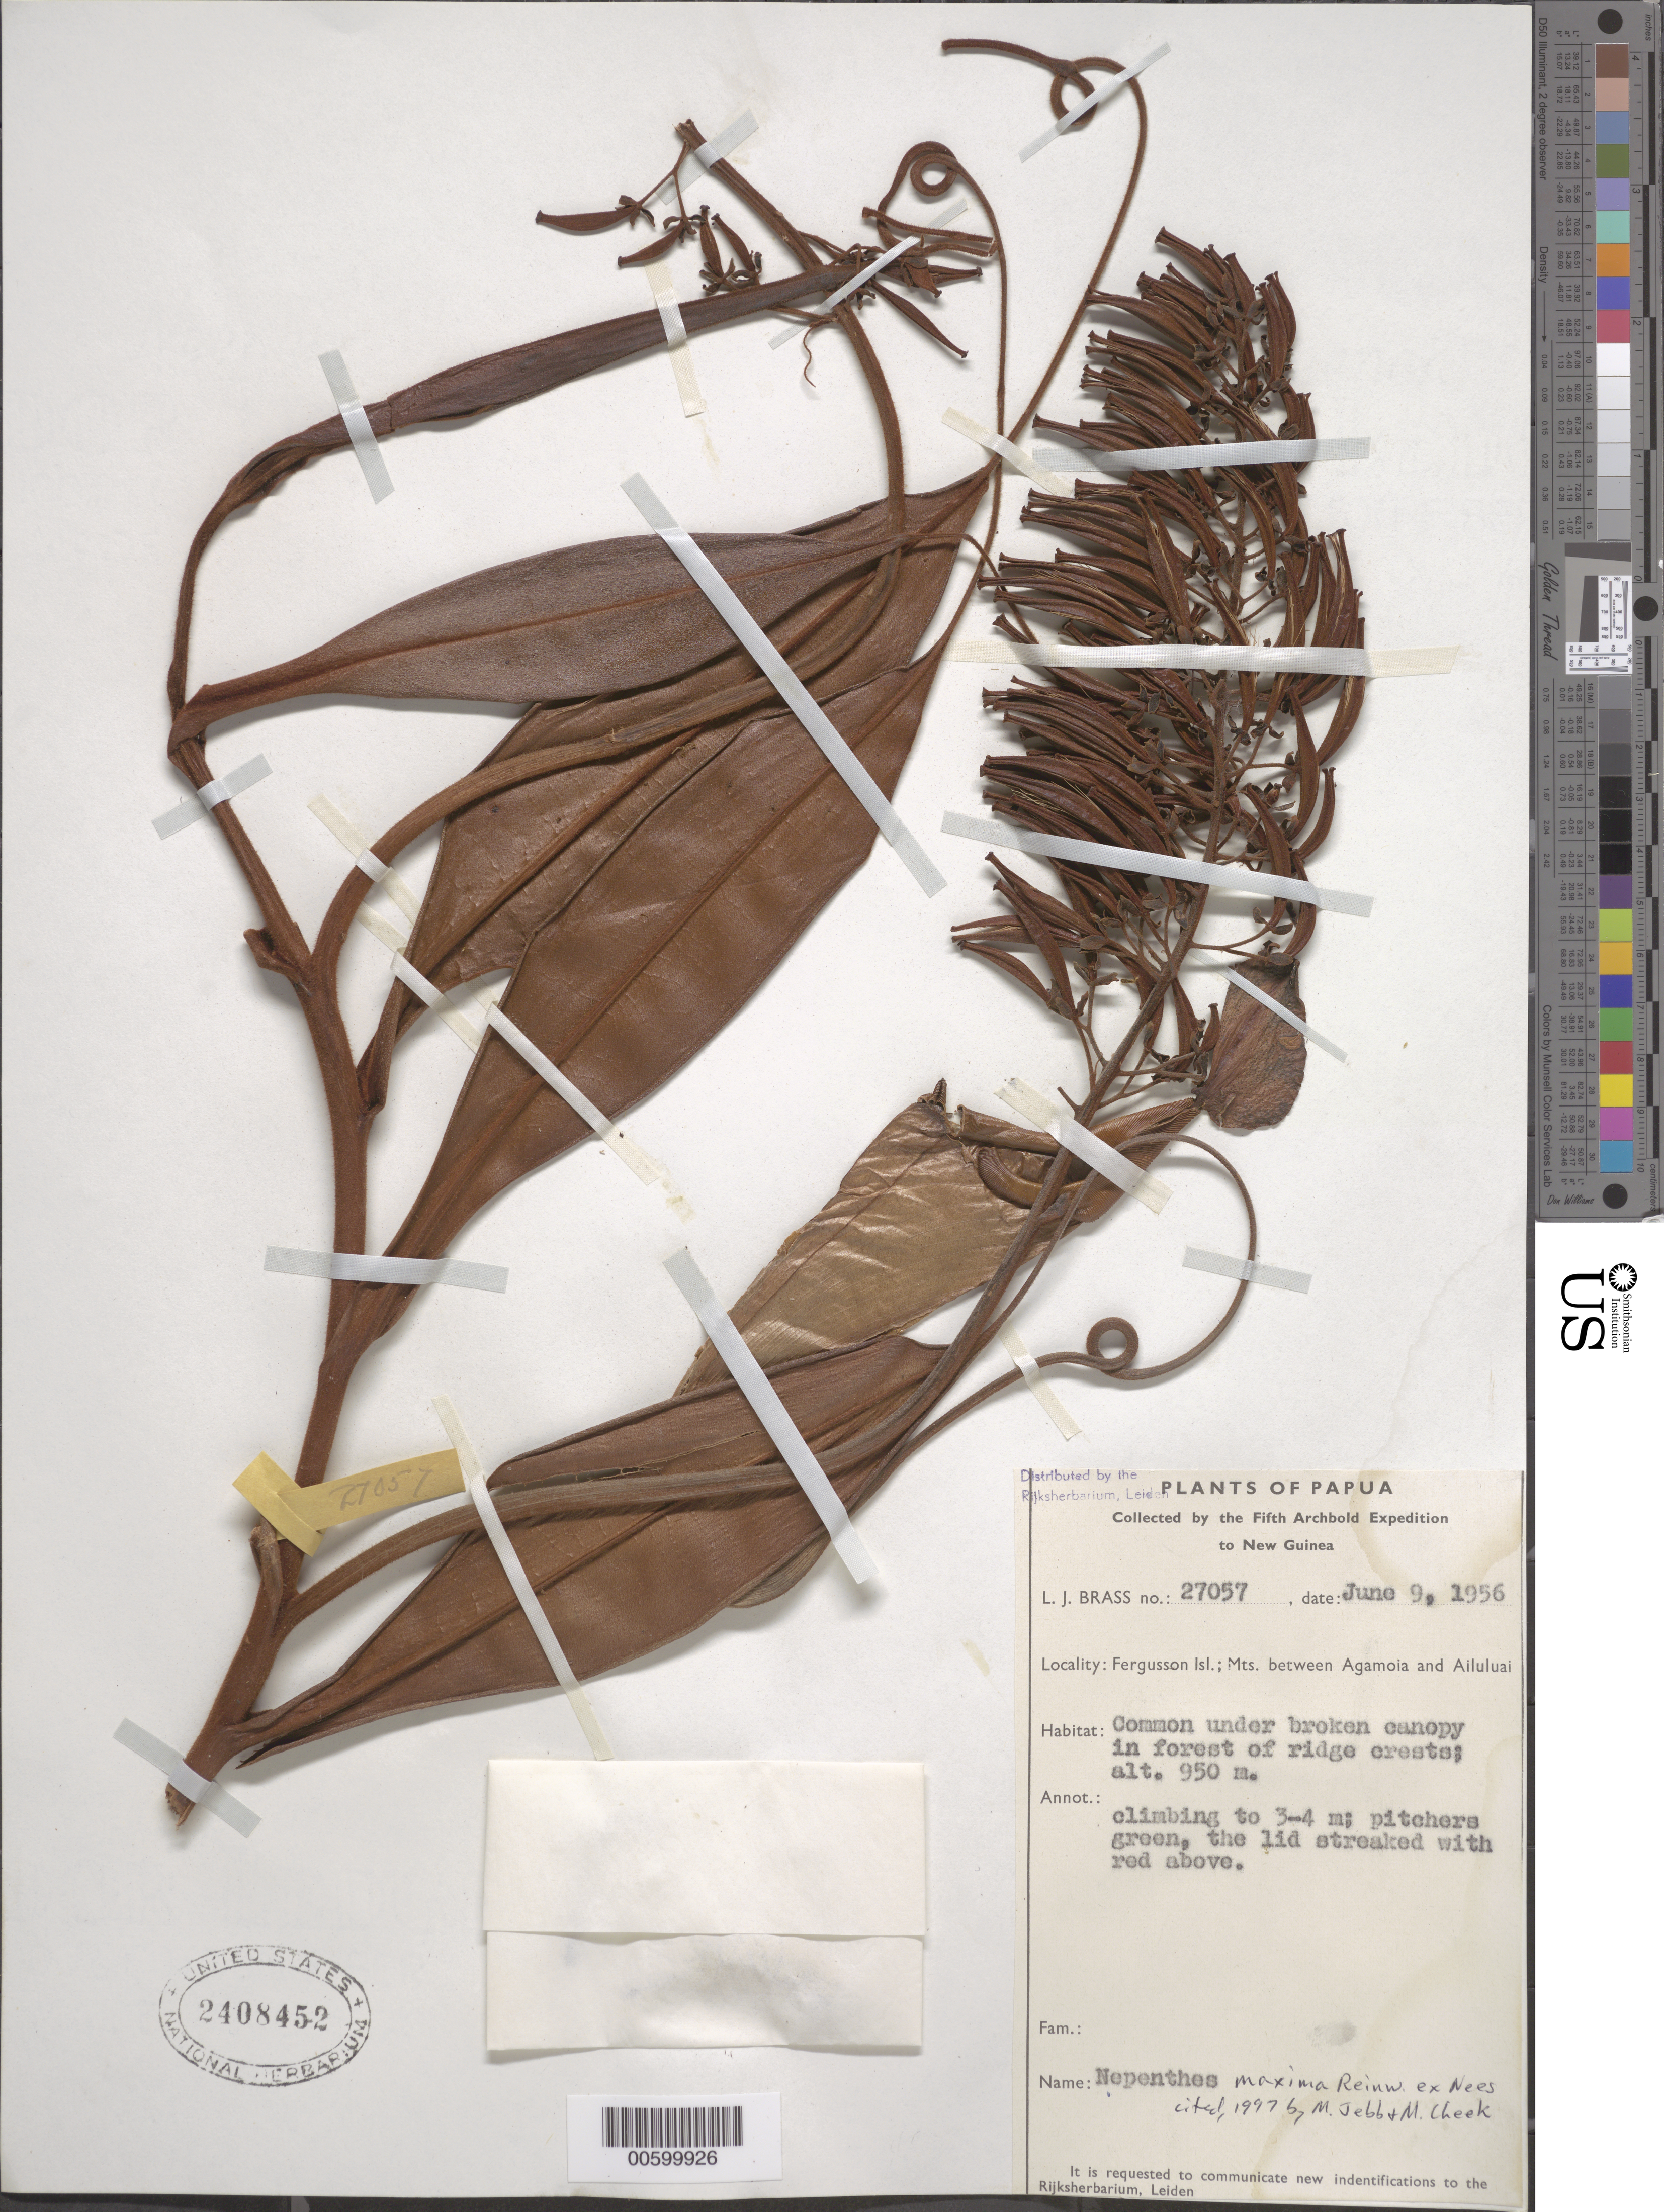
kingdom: Plantae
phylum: Tracheophyta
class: Magnoliopsida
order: Caryophyllales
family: Nepenthaceae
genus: Nepenthes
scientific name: Nepenthes maxima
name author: Reinw. ex Nees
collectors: L. J. Brass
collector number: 27057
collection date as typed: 09 Jun 1956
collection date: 1956-06-09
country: Papua New Guinea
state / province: Milne Bay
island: Fergusson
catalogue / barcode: US 2408452